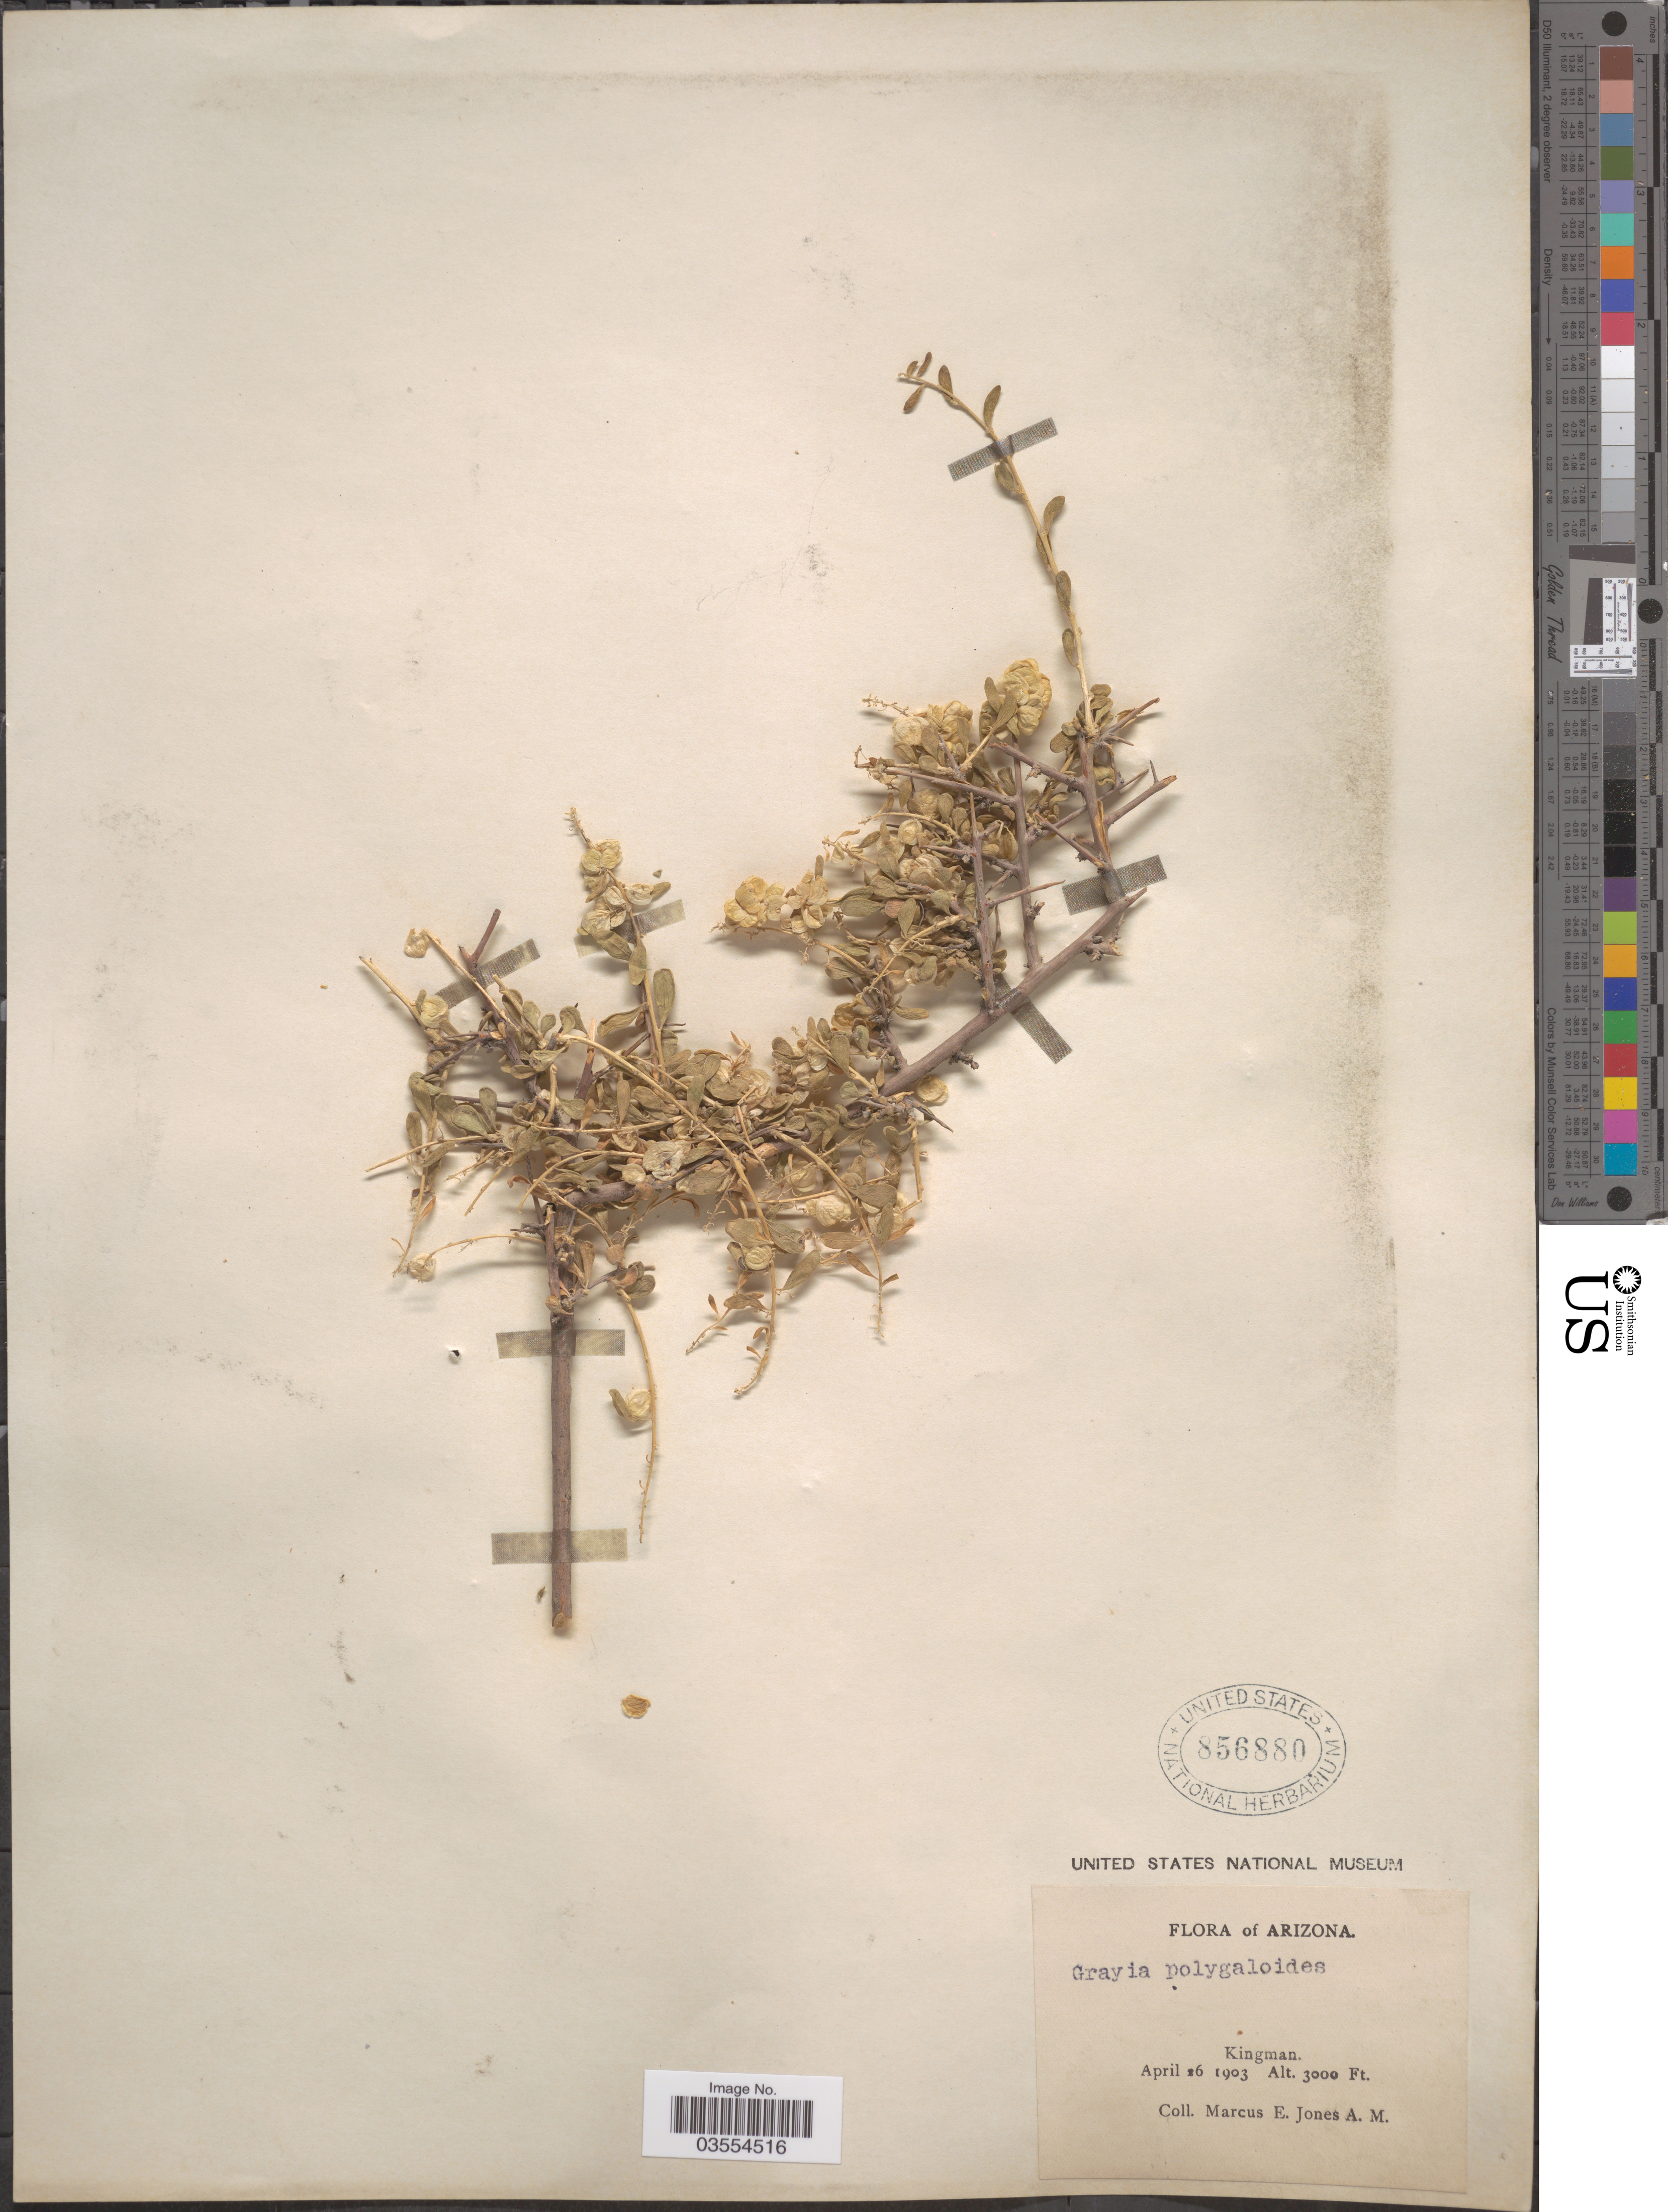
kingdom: Plantae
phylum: Tracheophyta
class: Magnoliopsida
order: Caryophyllales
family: Amaranthaceae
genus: Grayia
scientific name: Grayia spinosa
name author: (Hook.) Moq.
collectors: M. E. Jones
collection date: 1903-04-26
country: United States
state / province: Arizona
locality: Kingman.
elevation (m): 914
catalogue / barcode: US 856880